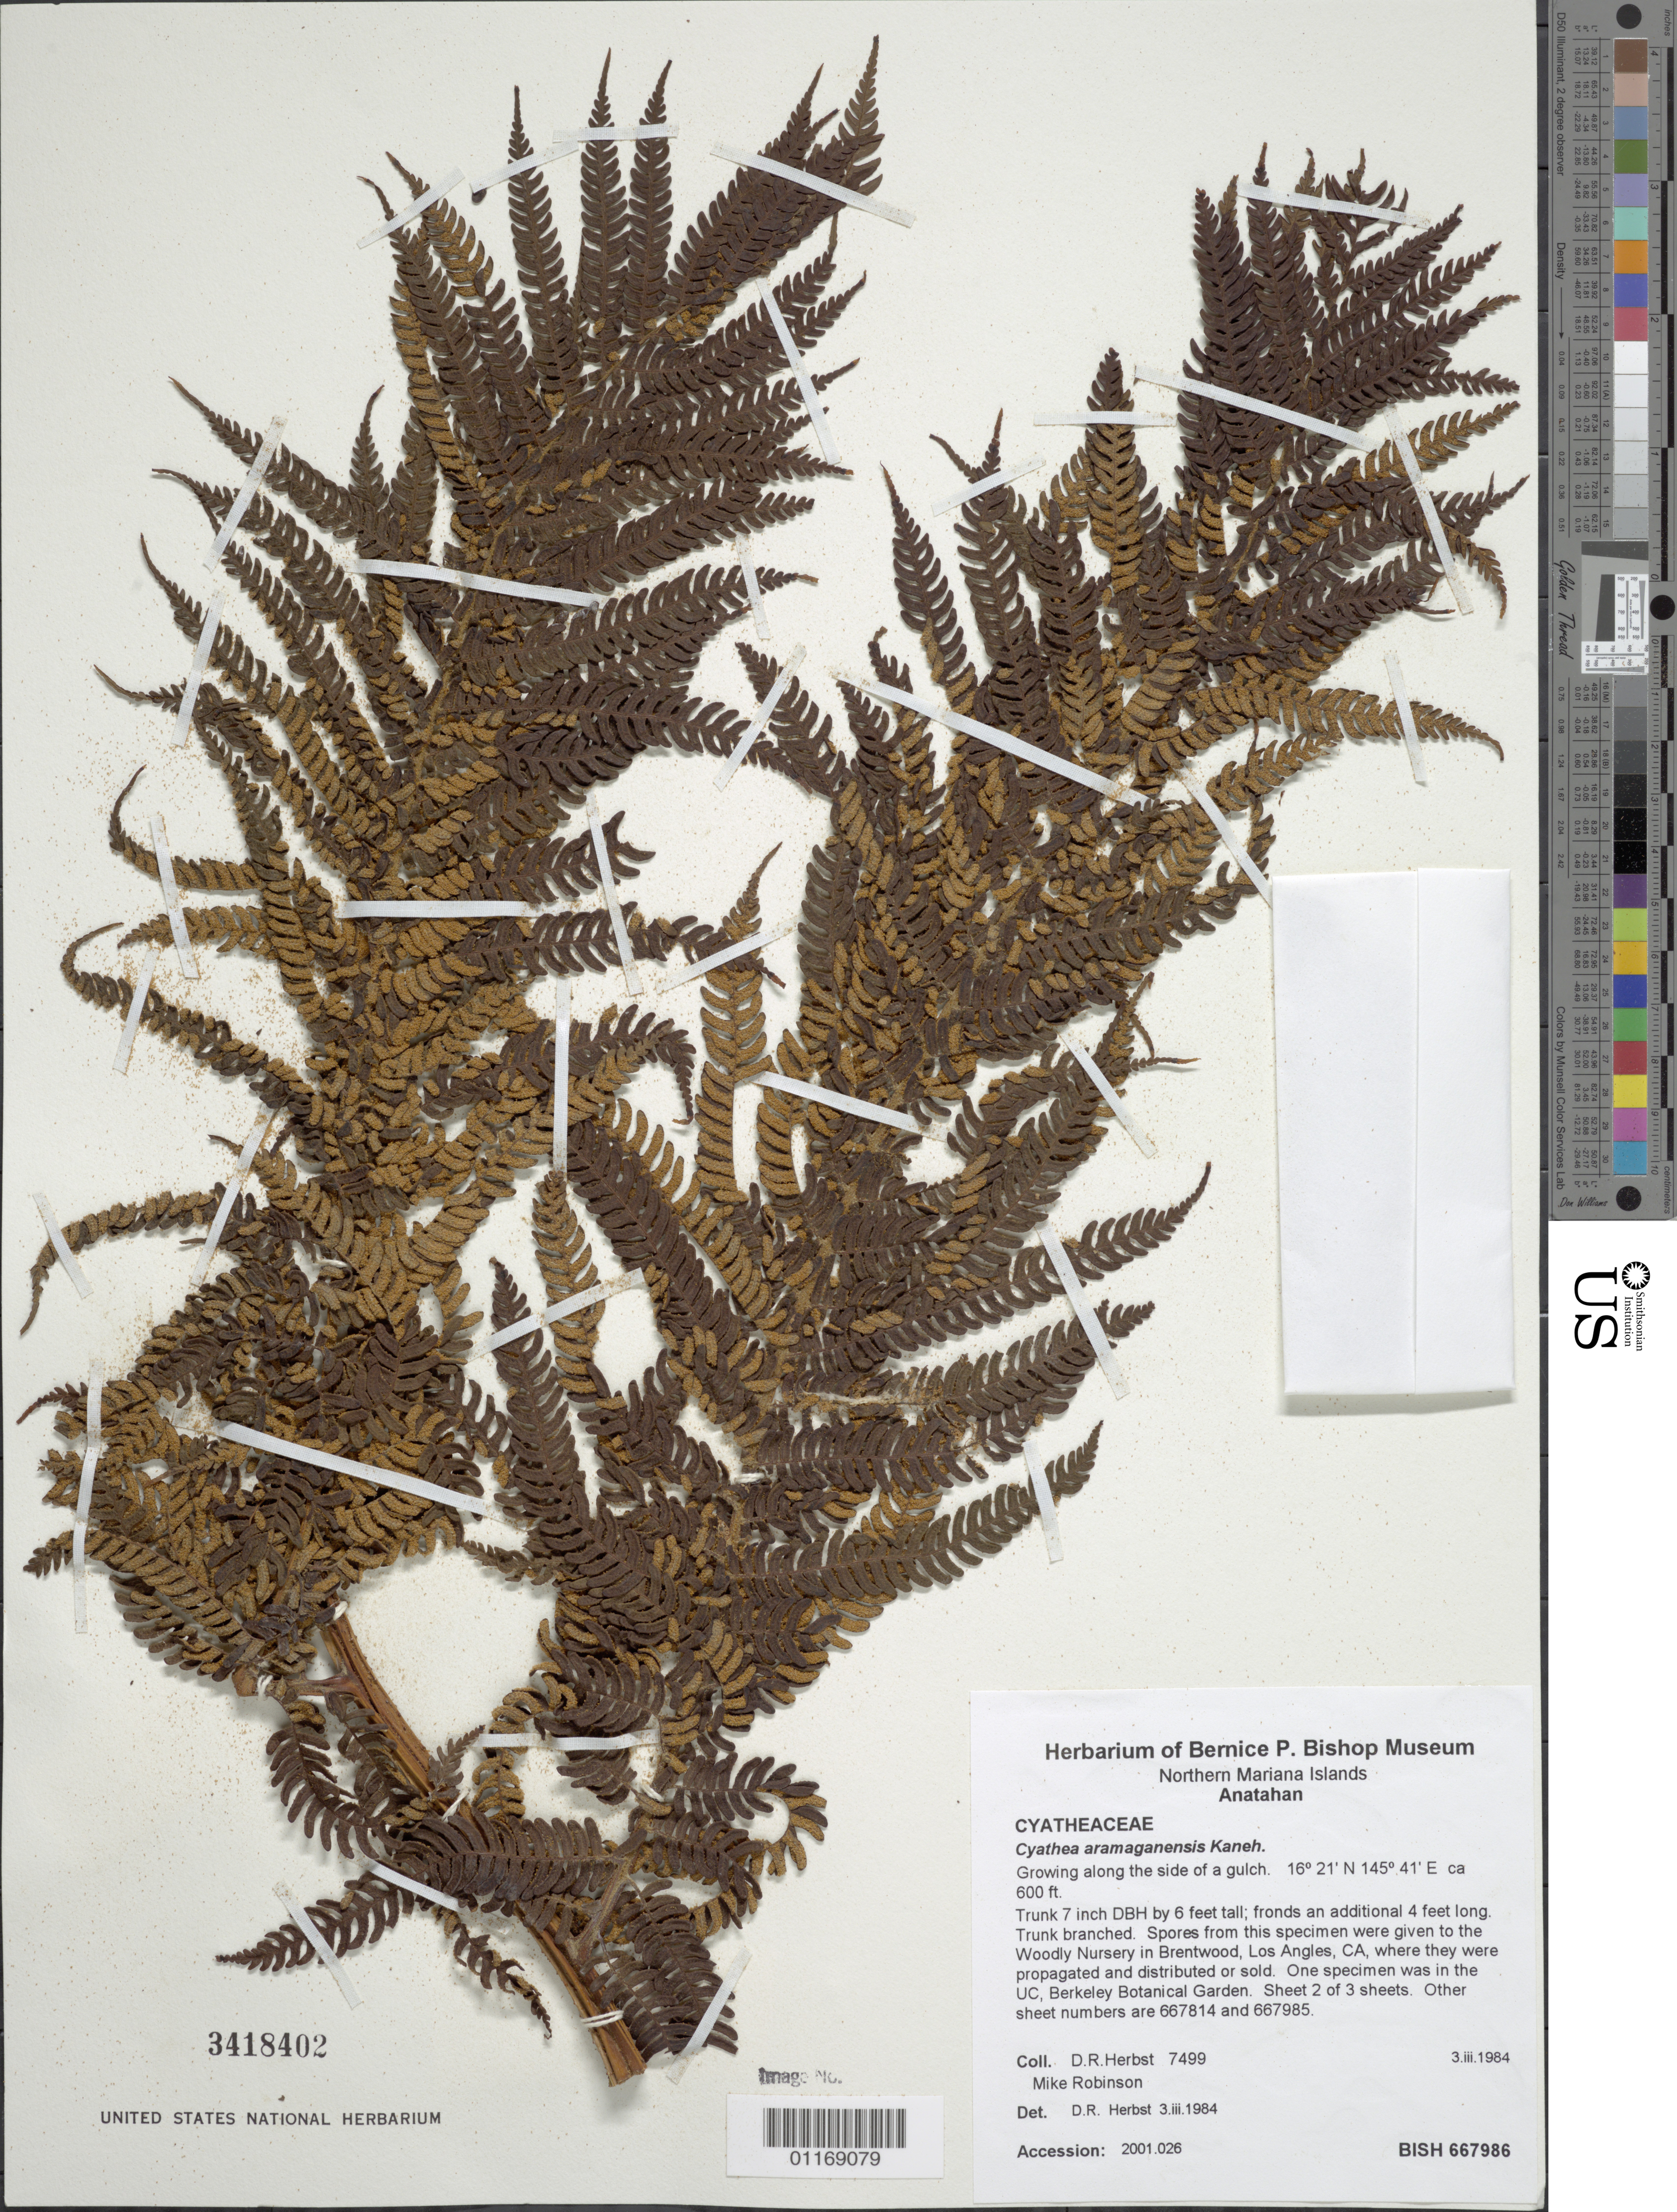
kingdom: Plantae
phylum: Tracheophyta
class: Polypodiopsida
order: Cyatheales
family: Cyatheaceae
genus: Sphaeropteris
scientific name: Sphaeropteris aramaganensis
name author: (Kaneh.) R.M. Tryon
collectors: D. R. Herbst & M. Robinson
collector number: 7499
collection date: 1984-03-03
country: Northern Mariana Islands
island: Anatahan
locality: Anatahan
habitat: Growing along the side of a gulch.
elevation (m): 183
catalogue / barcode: US 3418402